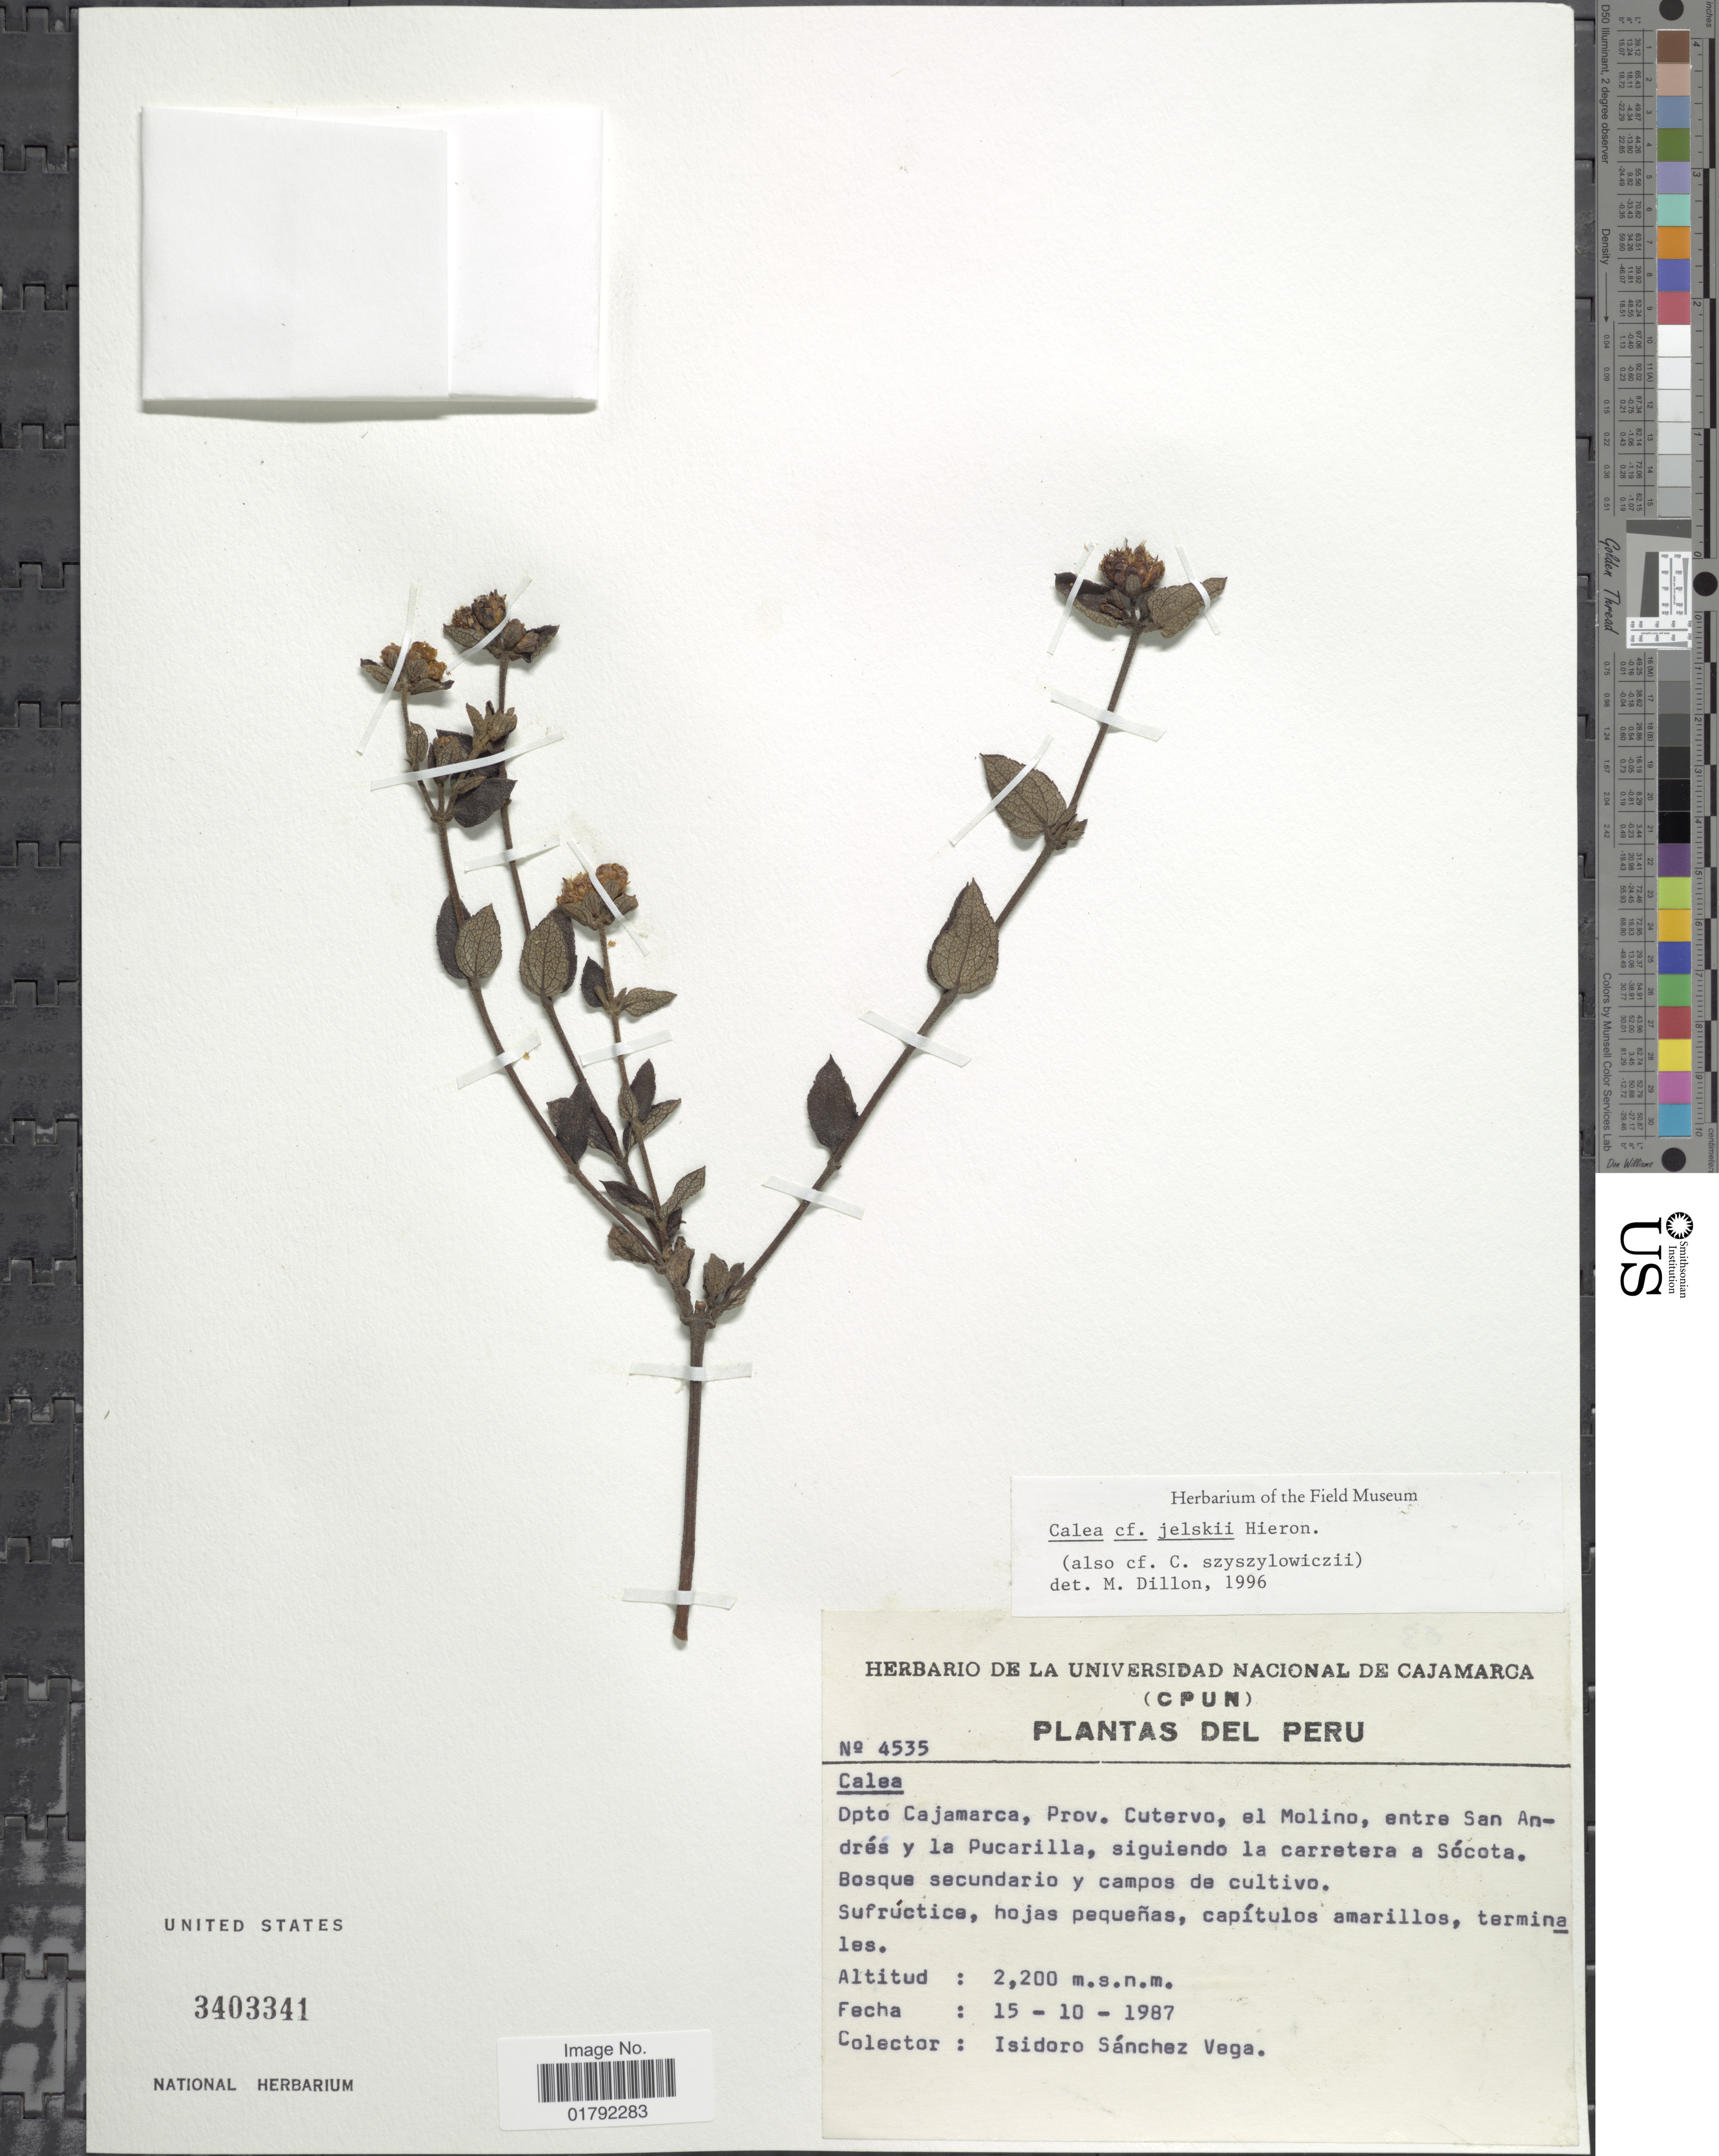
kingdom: Plantae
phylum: Tracheophyta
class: Magnoliopsida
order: Asterales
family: Asteraceae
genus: Calea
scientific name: Calea szyszylowizii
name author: Hieron.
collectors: I. M. Sánchez Vega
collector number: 4535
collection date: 1987-10-15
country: Peru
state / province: Cajamarca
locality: Prov. Cutervo, el Molina, entre San Andres y la Pucarilla, siguiendo la carretera a Socota.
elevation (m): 2200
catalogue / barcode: US 3403341